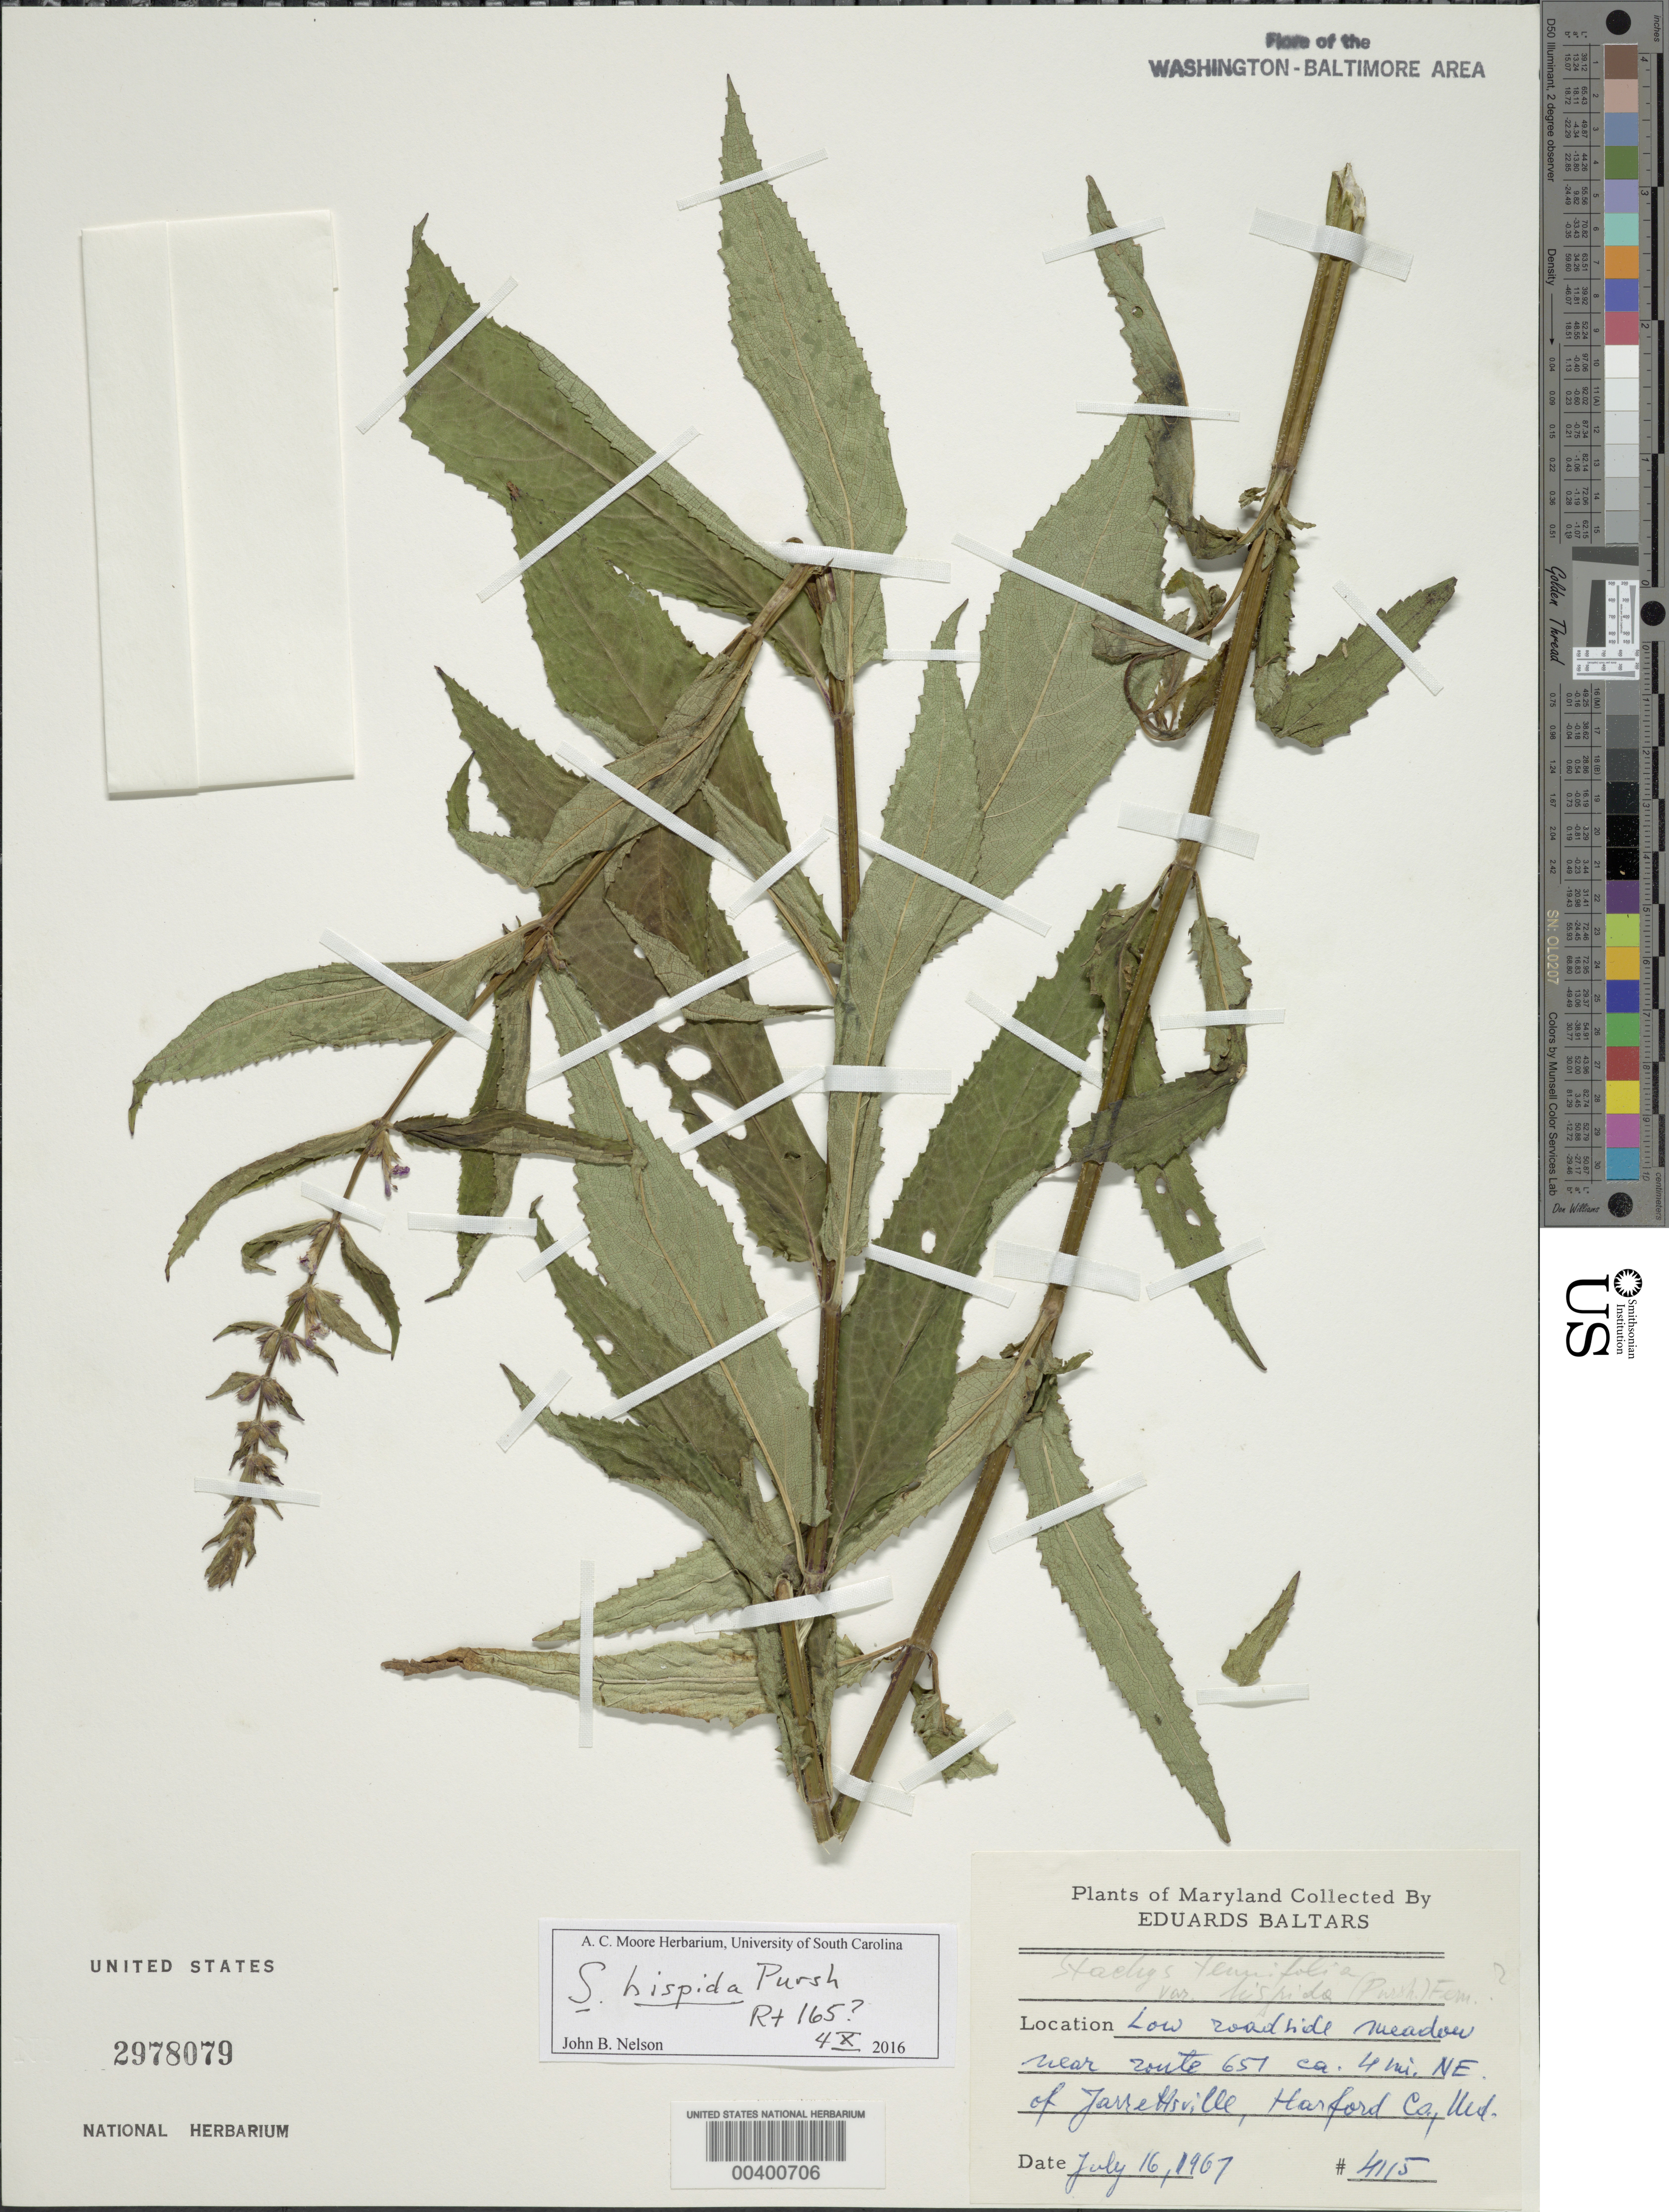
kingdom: Plantae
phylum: Tracheophyta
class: Magnoliopsida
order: Lamiales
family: Lamiaceae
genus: Stachys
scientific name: Stachys hispida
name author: Pursh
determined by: Nelson, J. B.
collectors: E. Baltars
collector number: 4115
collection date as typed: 16 Jul 1967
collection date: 1967-07-16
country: United States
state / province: Maryland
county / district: Harford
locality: Near Route 651, northeast of Jarrettsville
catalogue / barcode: US 2978079